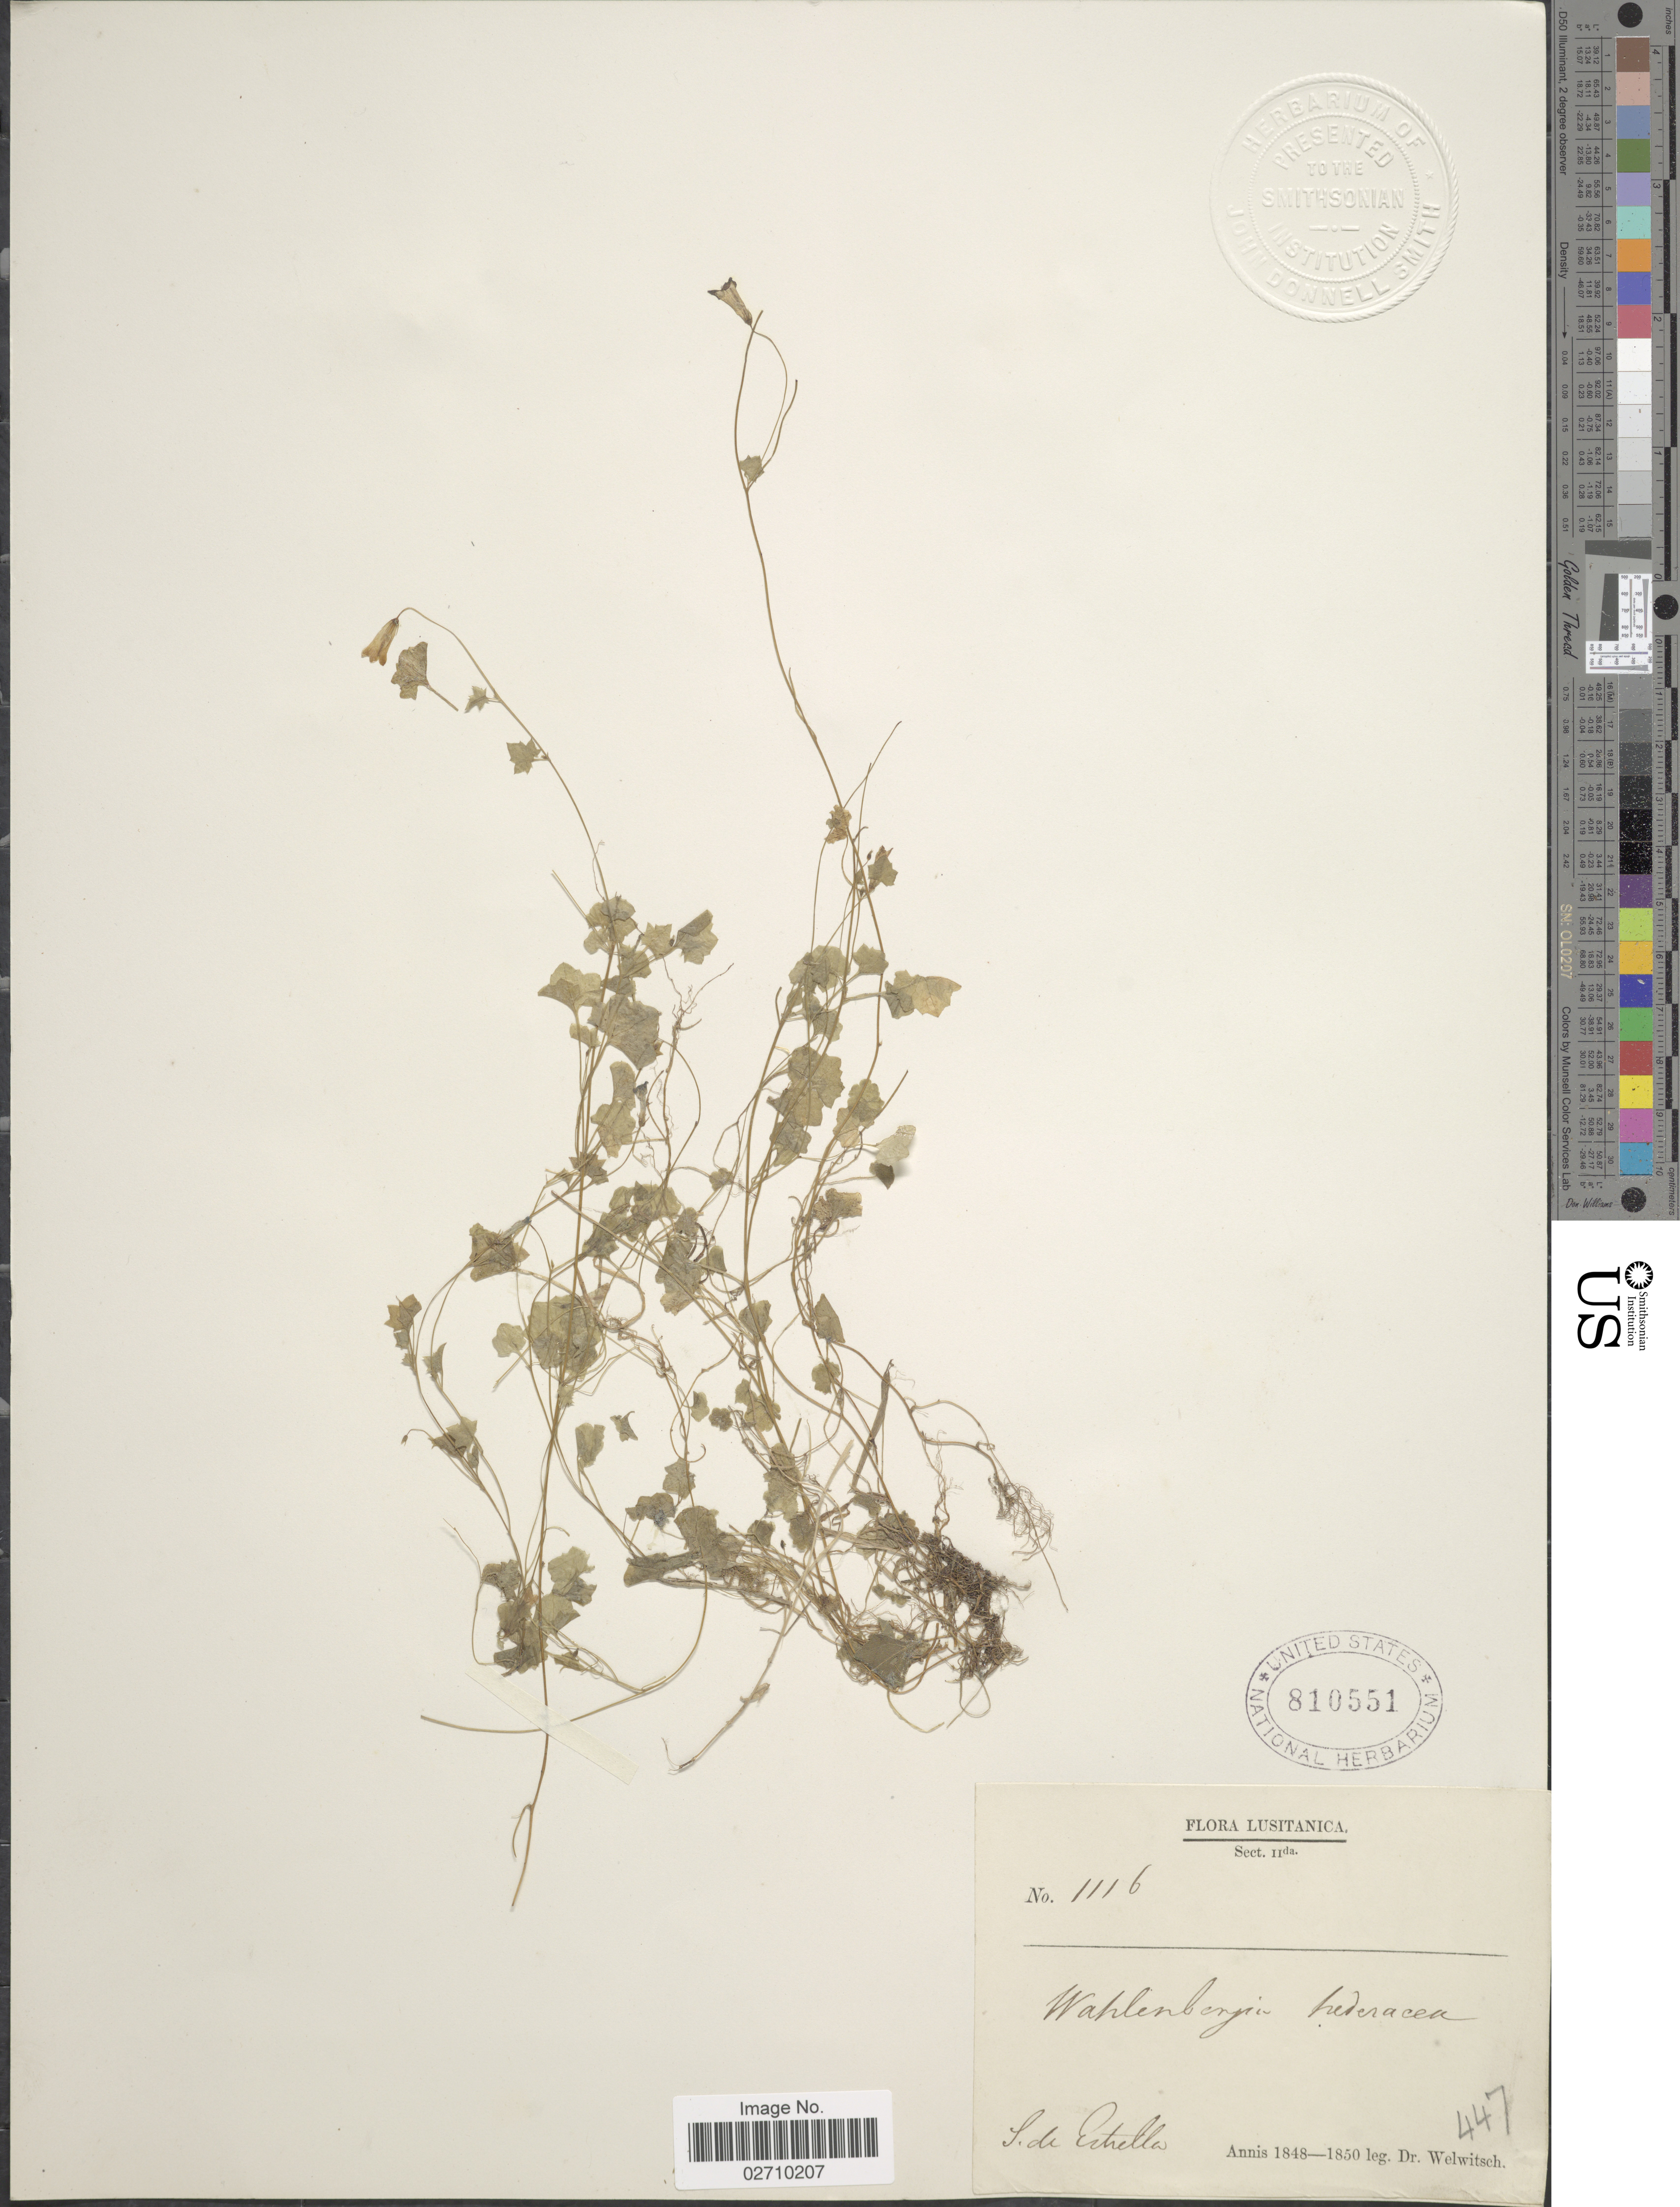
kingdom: Plantae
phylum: Tracheophyta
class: Magnoliopsida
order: Asterales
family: Campanulaceae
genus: Wahlenbergia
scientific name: Wahlenbergia hederacea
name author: Rchb.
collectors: -. Welwitsch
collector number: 1116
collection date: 1848/1850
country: Portugal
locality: Lusitanica. I. de Esthella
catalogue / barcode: US 810551